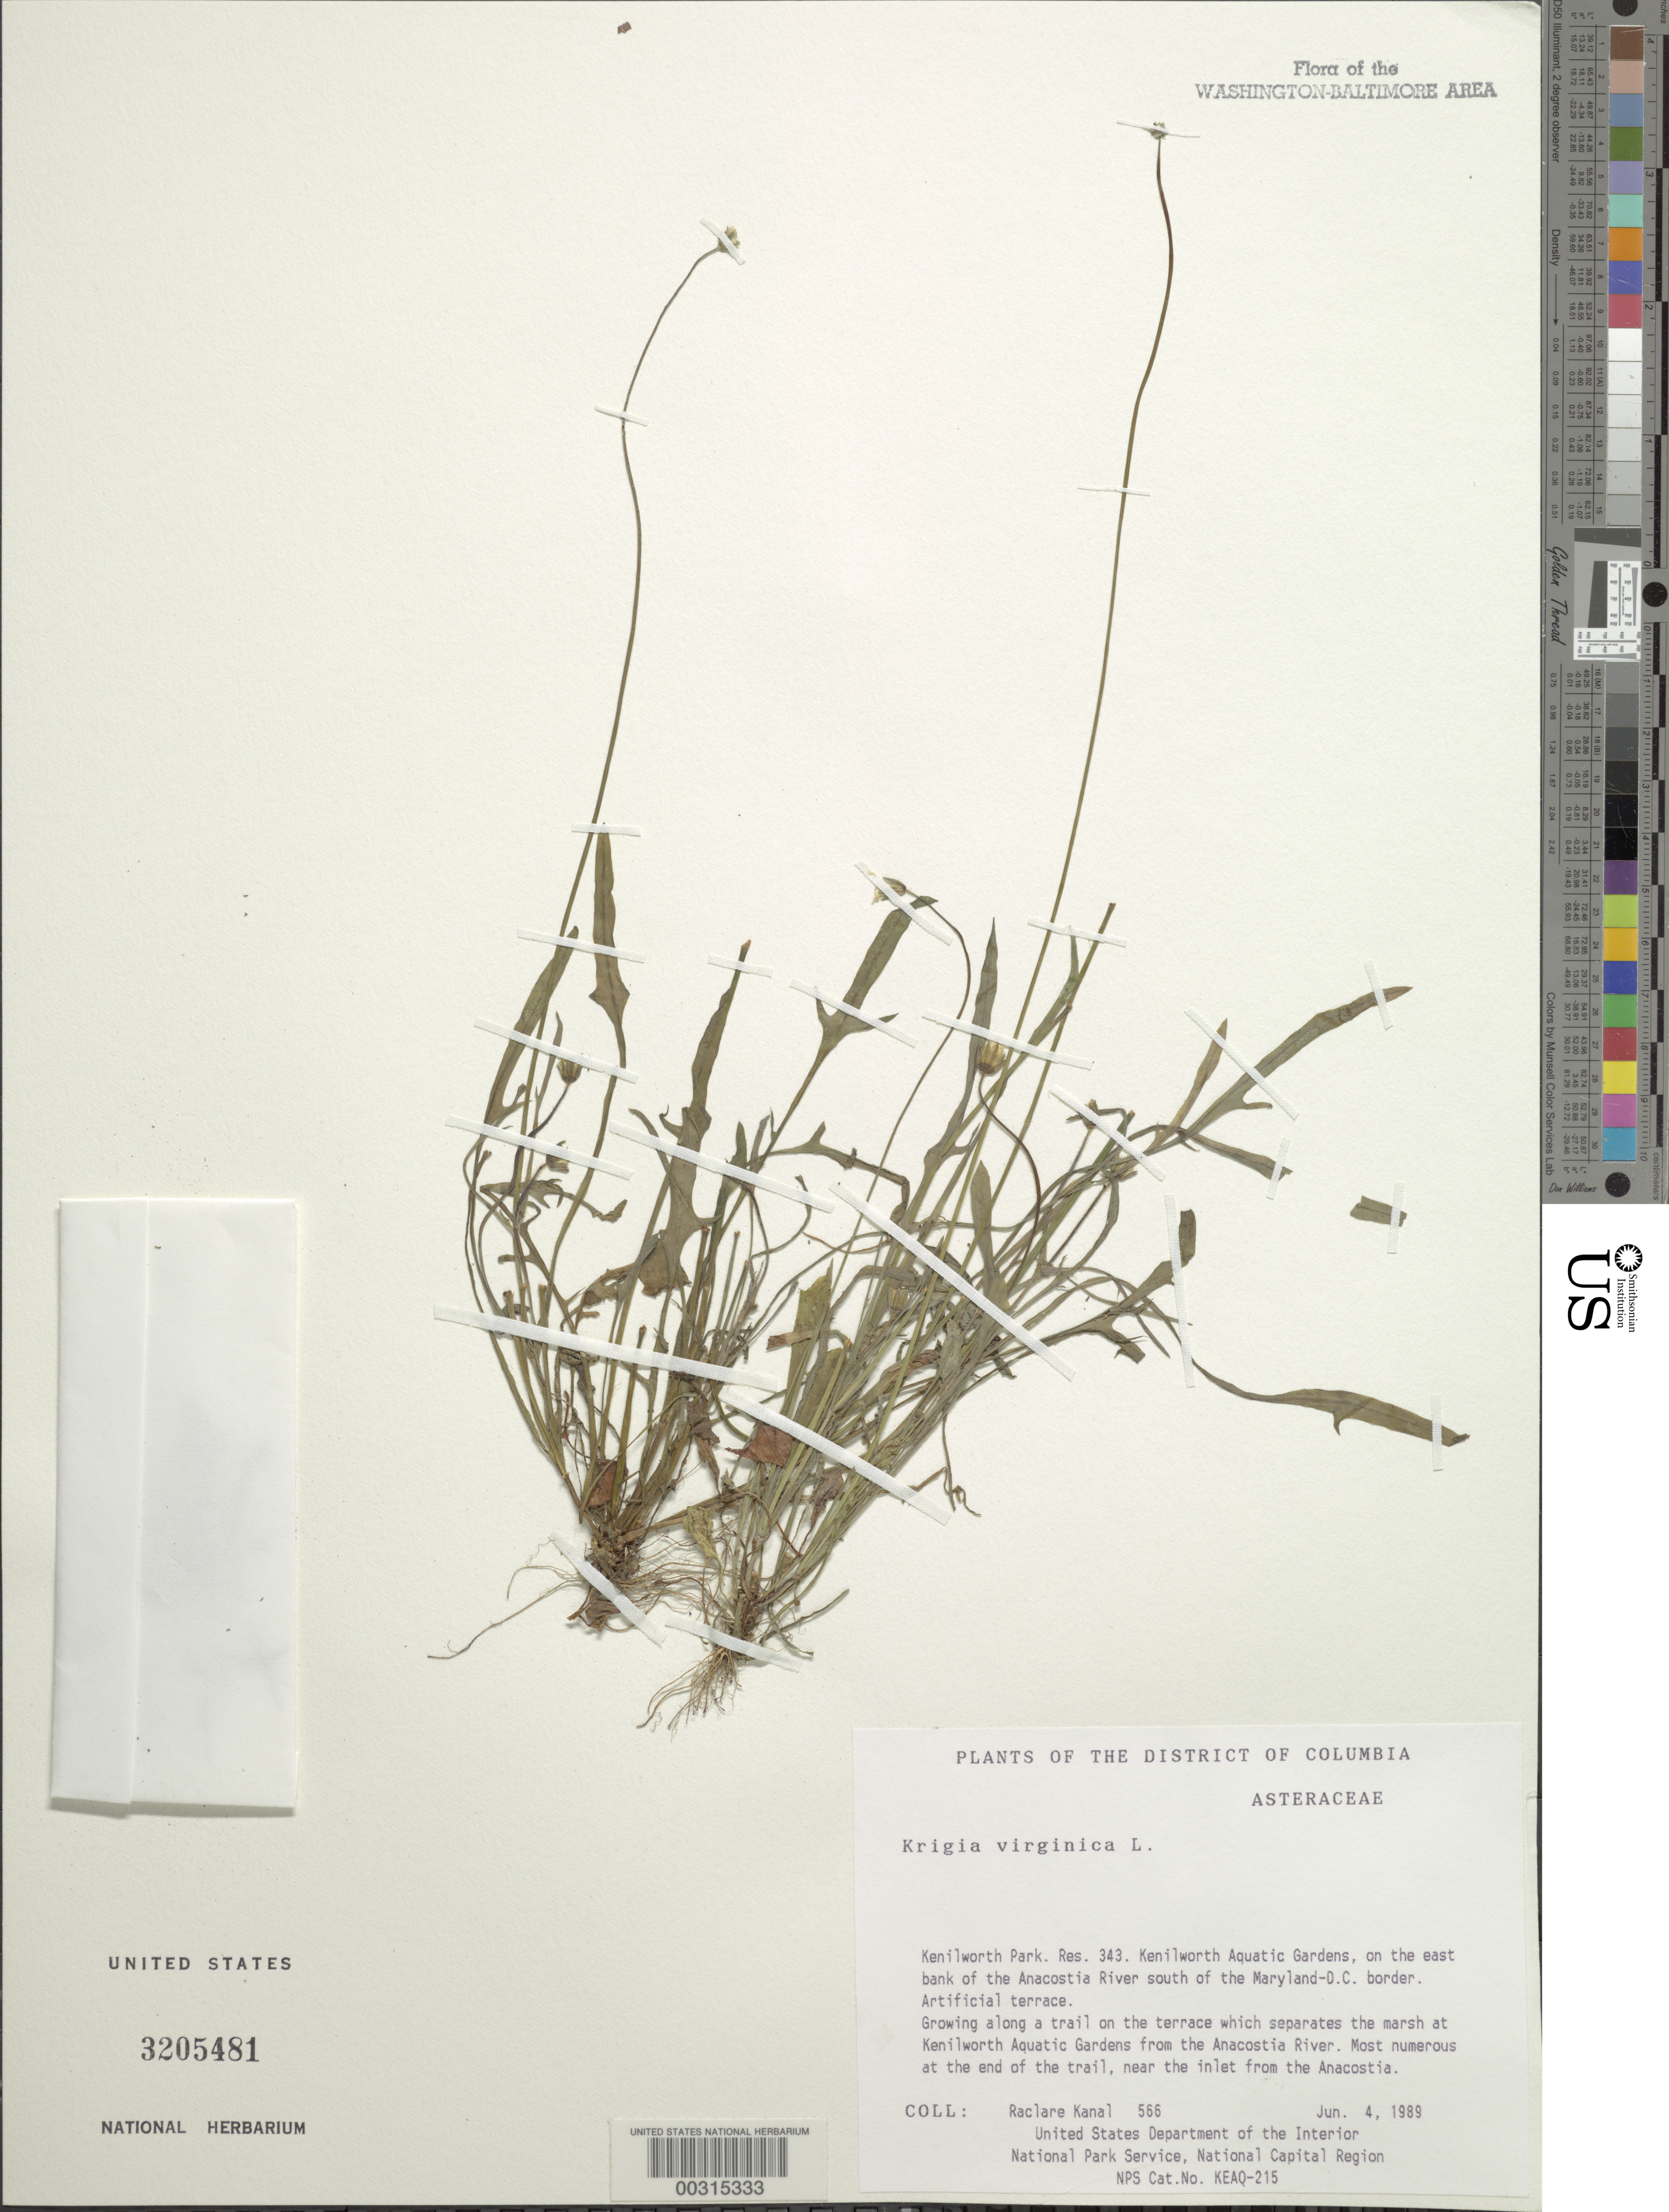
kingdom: Plantae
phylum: Tracheophyta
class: Magnoliopsida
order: Asterales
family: Asteraceae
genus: Krigia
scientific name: Krigia virginica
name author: (L.) Willd.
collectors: R. Kanal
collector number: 566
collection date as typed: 04 Jun 1989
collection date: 1989-06-04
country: United States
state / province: District of Columbia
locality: Kenilworth Park, Res 343, Kenilworth Aquatic gardens, E bank of Anacostia River S of MD-DC border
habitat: On trail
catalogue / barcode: US 3205481